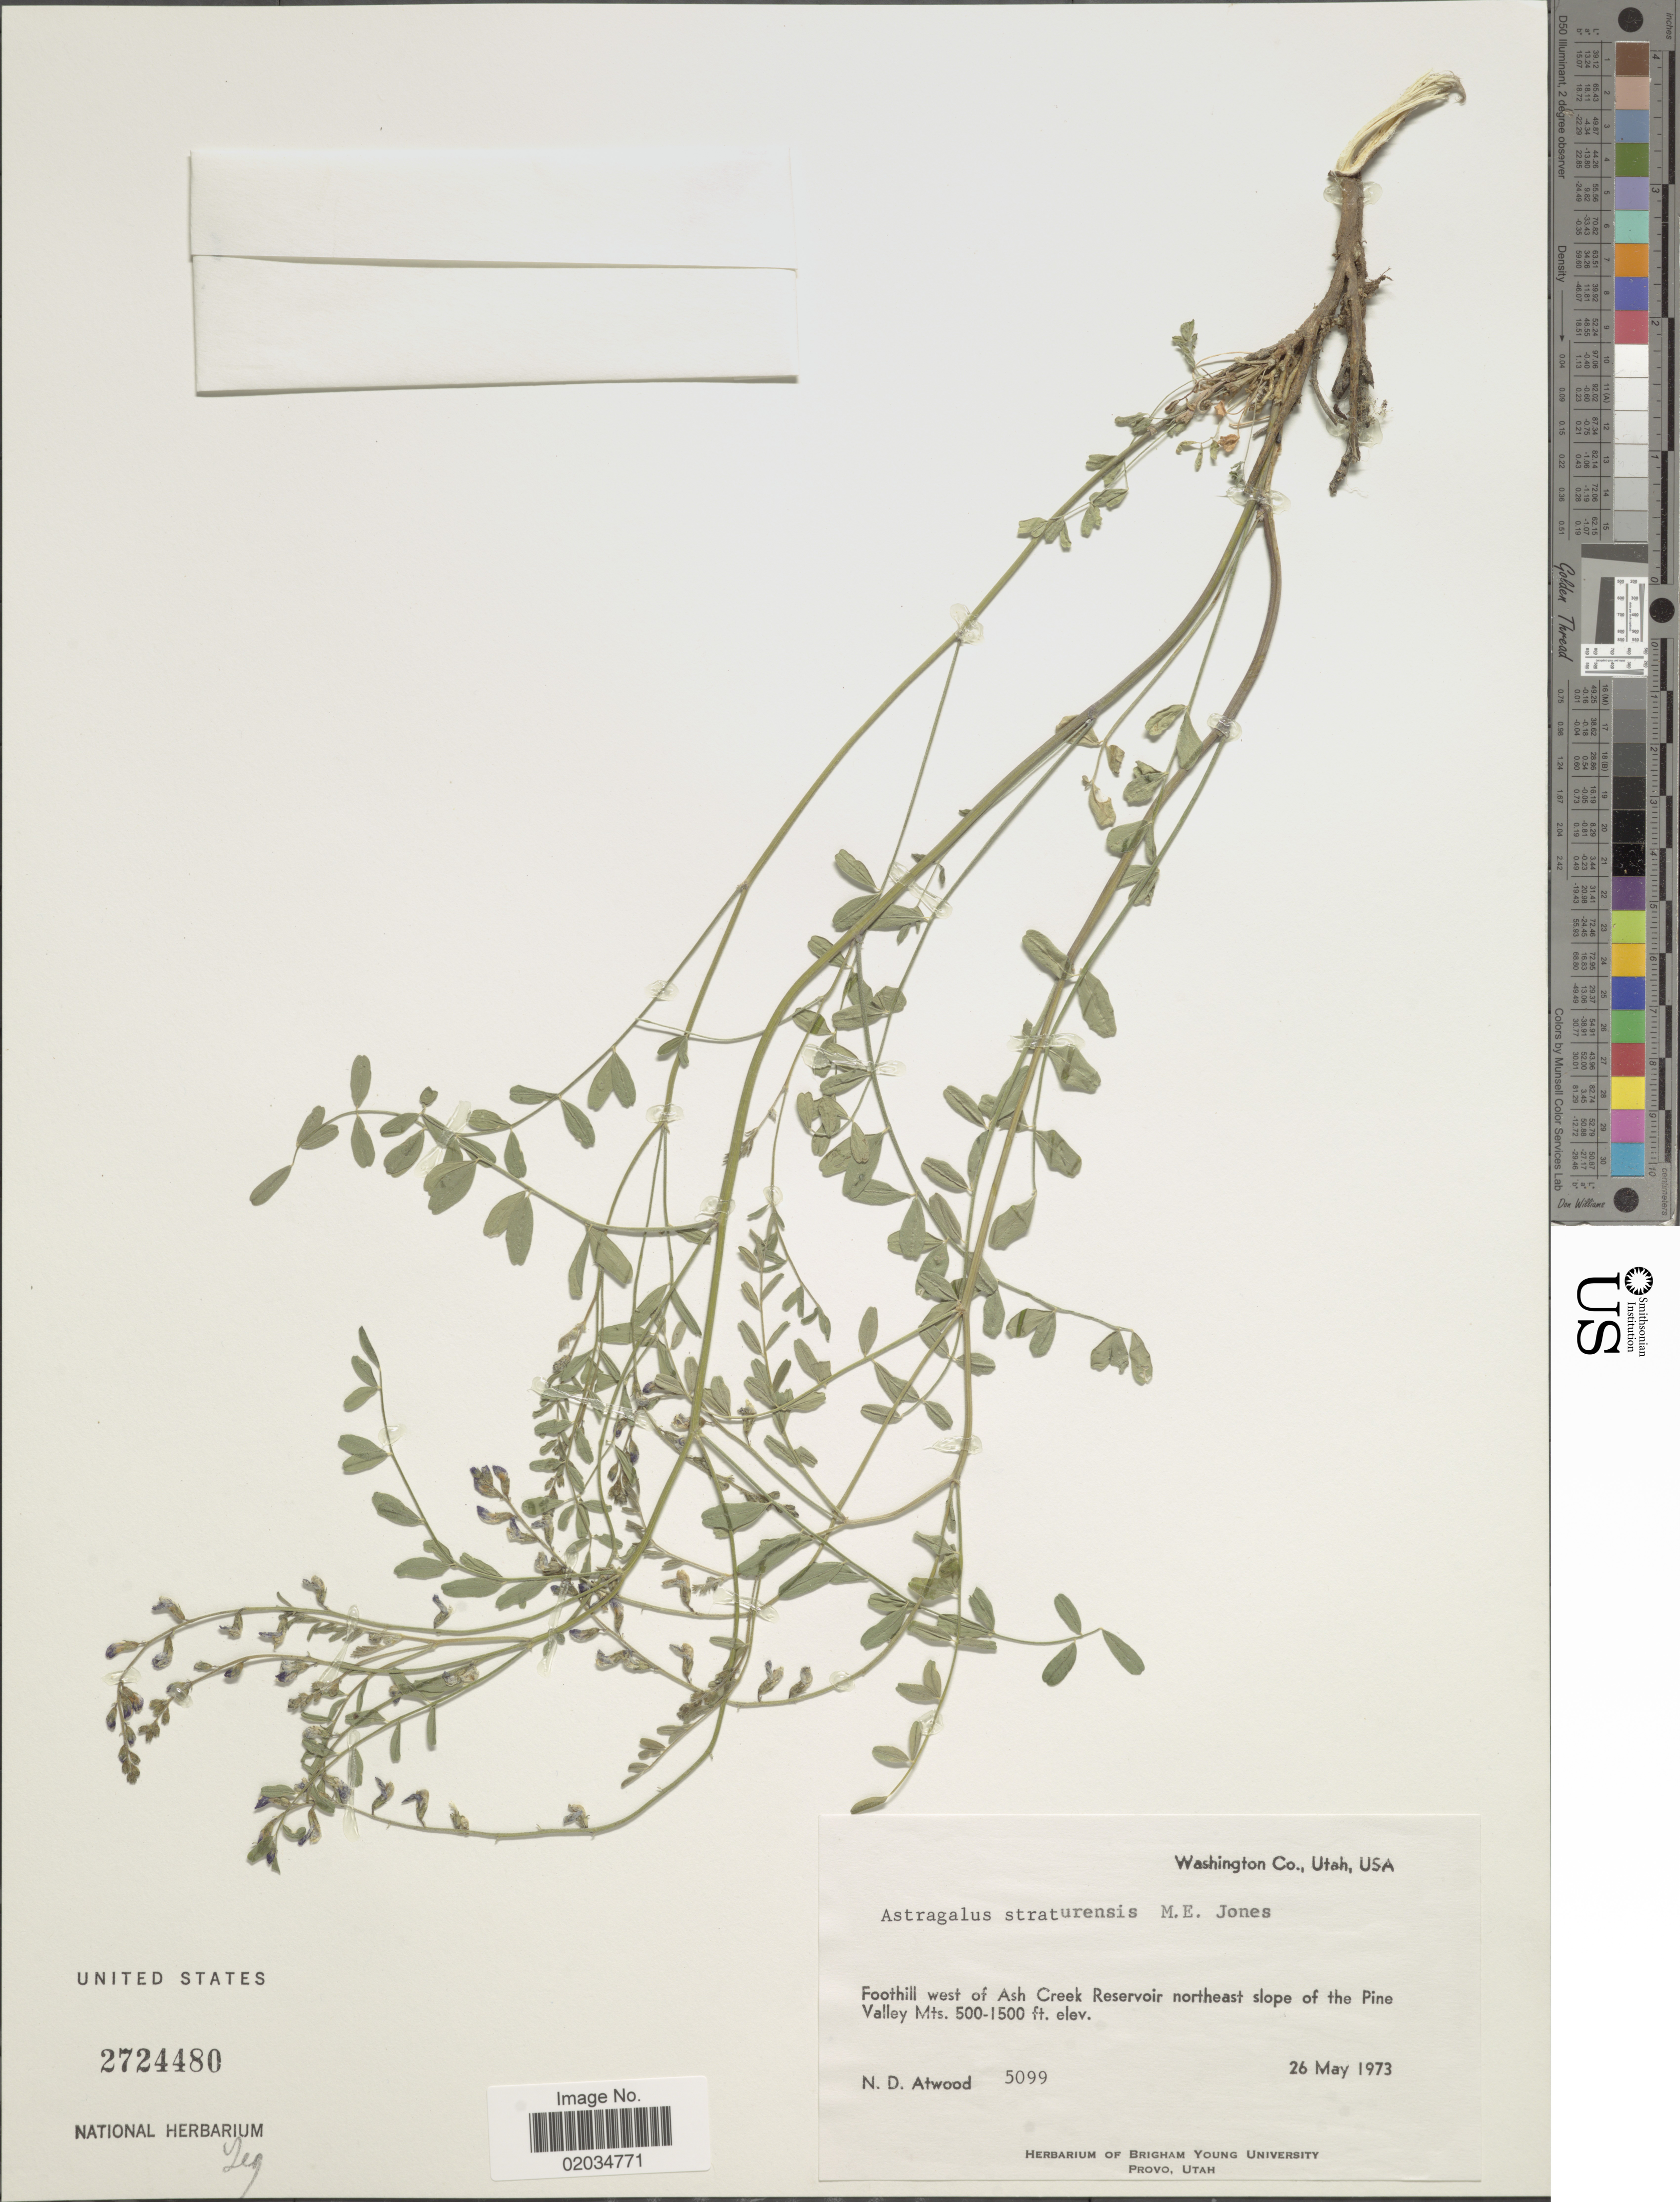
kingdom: Plantae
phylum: Tracheophyta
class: Magnoliopsida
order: Fabales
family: Fabaceae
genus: Astragalus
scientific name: Astragalus straturensis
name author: M.E. Jones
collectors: N. Atwood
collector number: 5099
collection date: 1973-05-26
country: United States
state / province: Utah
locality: Washington Co. Foothill west of Ash Creek Reservoir northeast slope of the Pine Valley Mts.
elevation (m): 152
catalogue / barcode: US 2724480